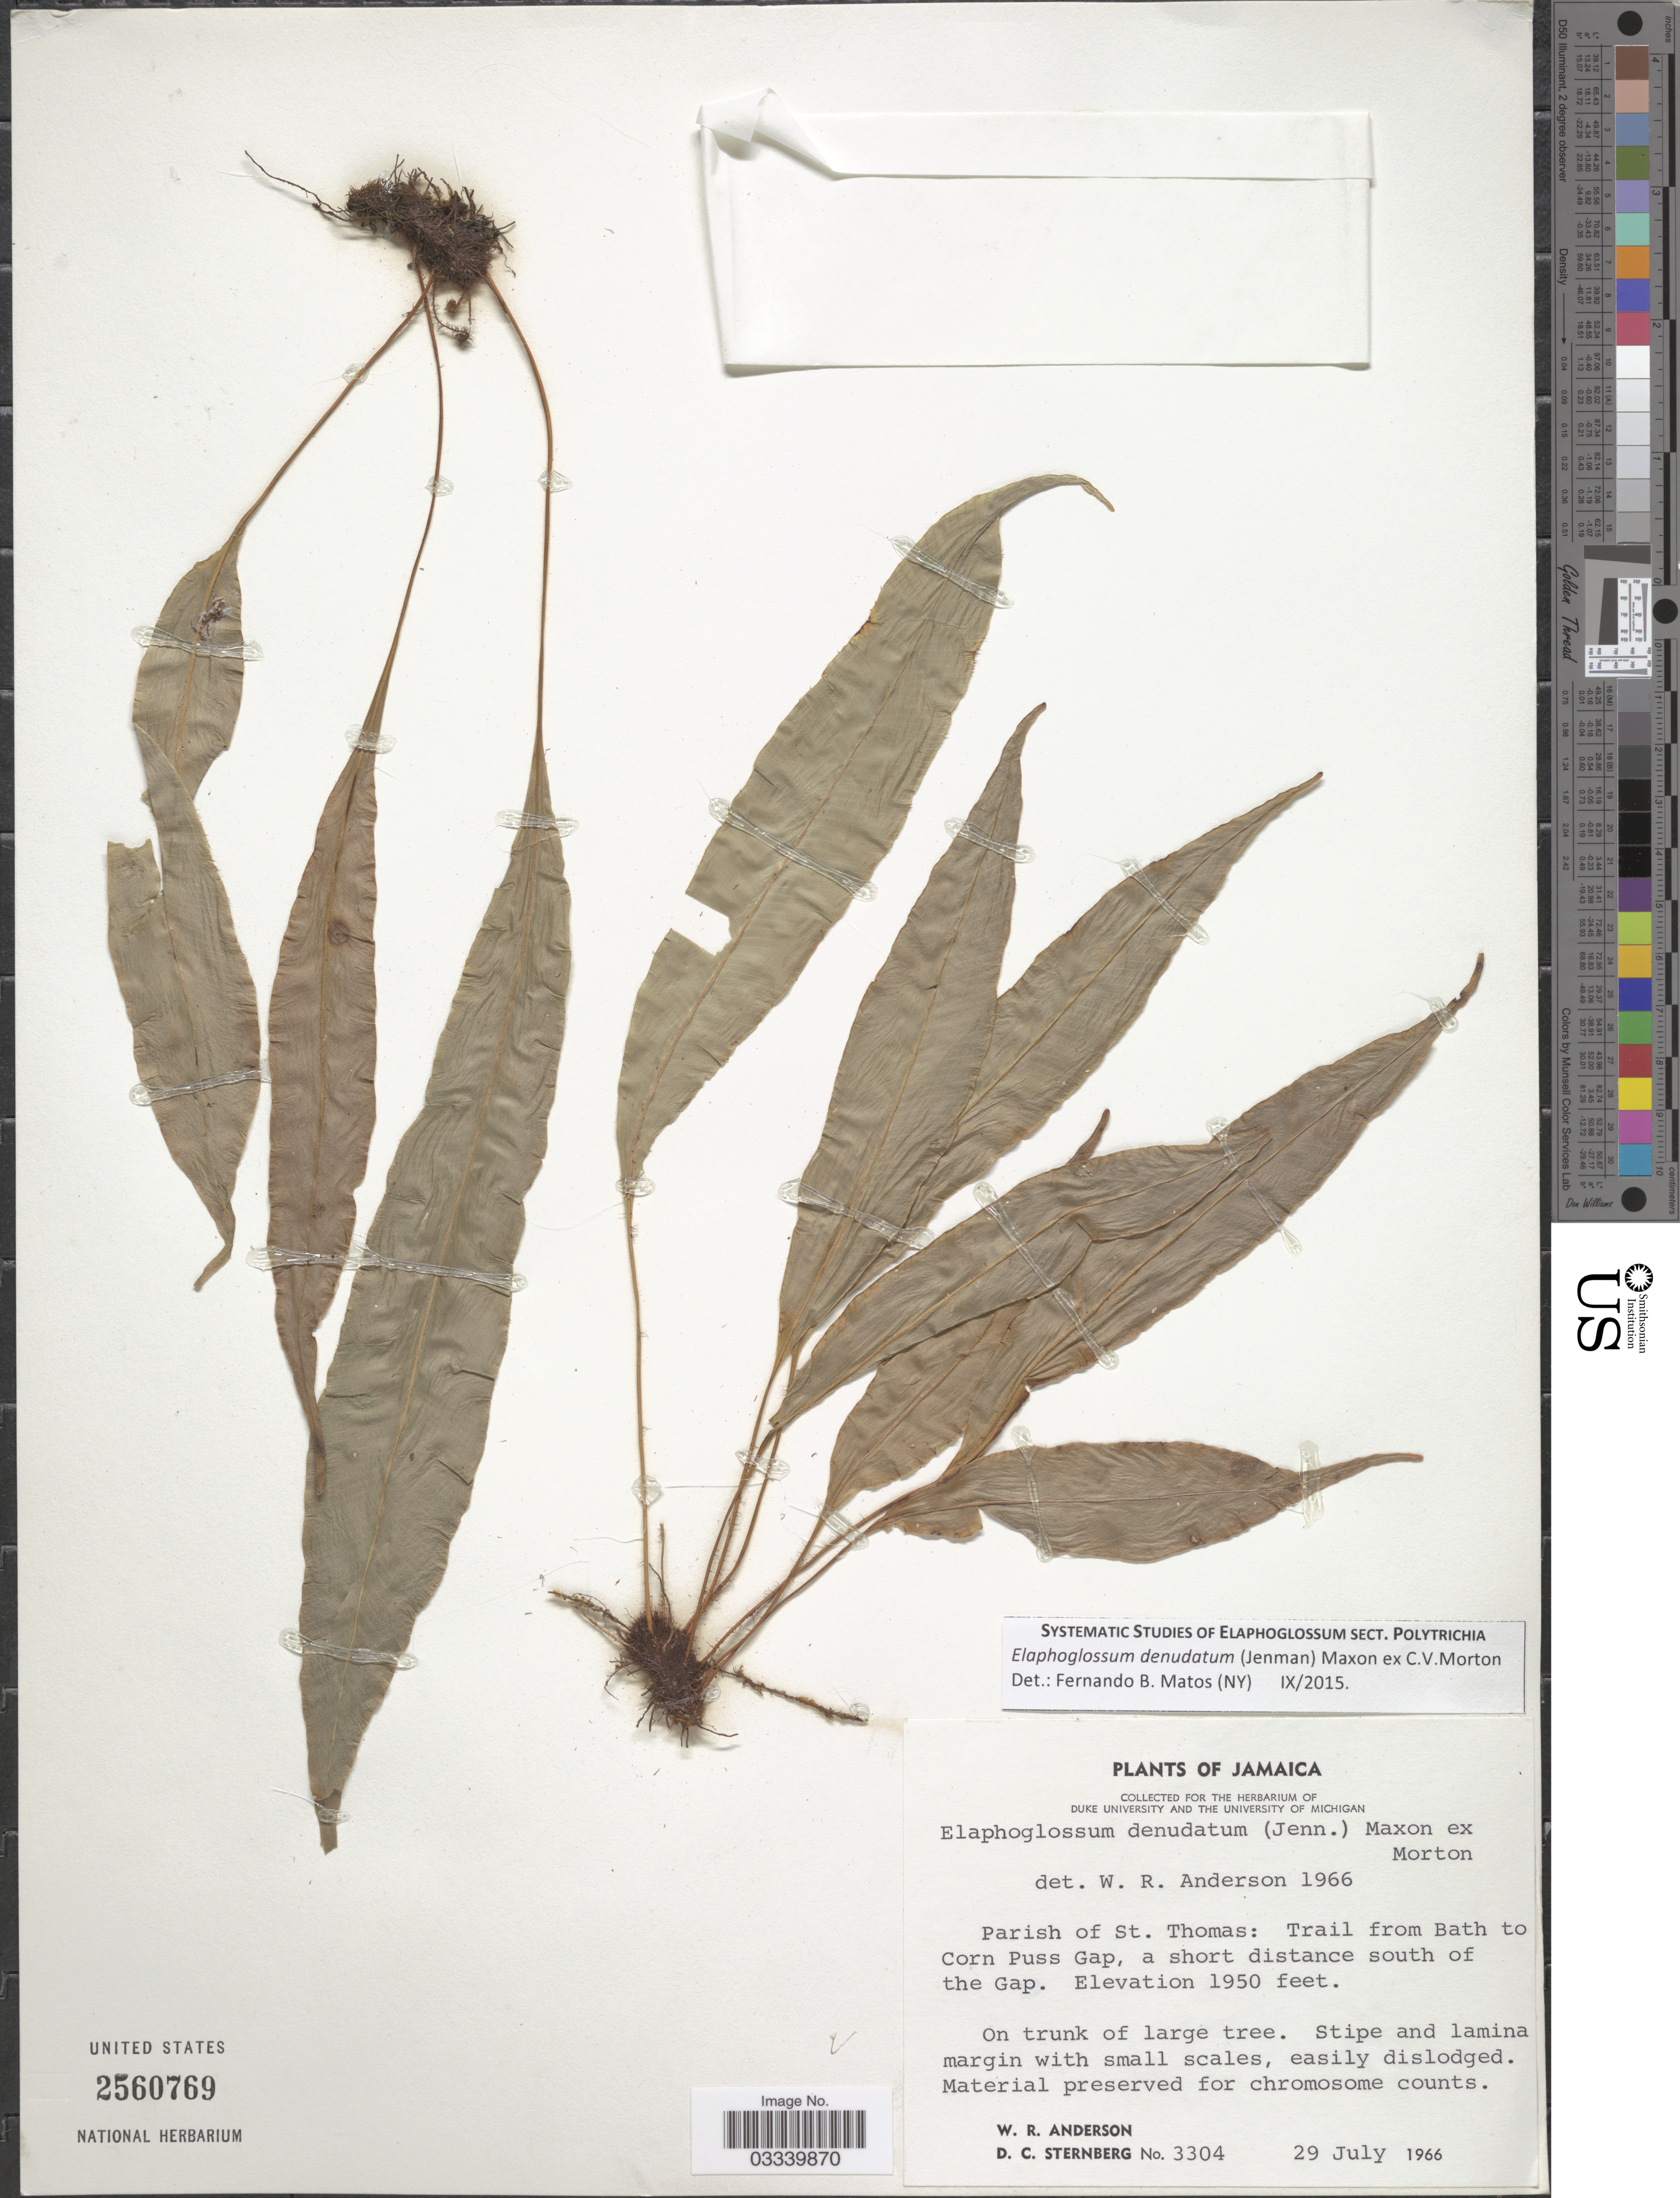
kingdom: Plantae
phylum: Tracheophyta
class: Polypodiopsida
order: Polypodiales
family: Dryopteridaceae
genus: Elaphoglossum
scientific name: Elaphoglossum denudatum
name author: (Jenman) Maxon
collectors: W. Anderson & D. Sternberg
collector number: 3304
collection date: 1966-07-29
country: Jamaica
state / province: Saint Thomas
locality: Parish of St. Thomas: Trail from Bath to Corn Puss Gap, a short distance south of the Gap.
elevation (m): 594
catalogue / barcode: US 2560769